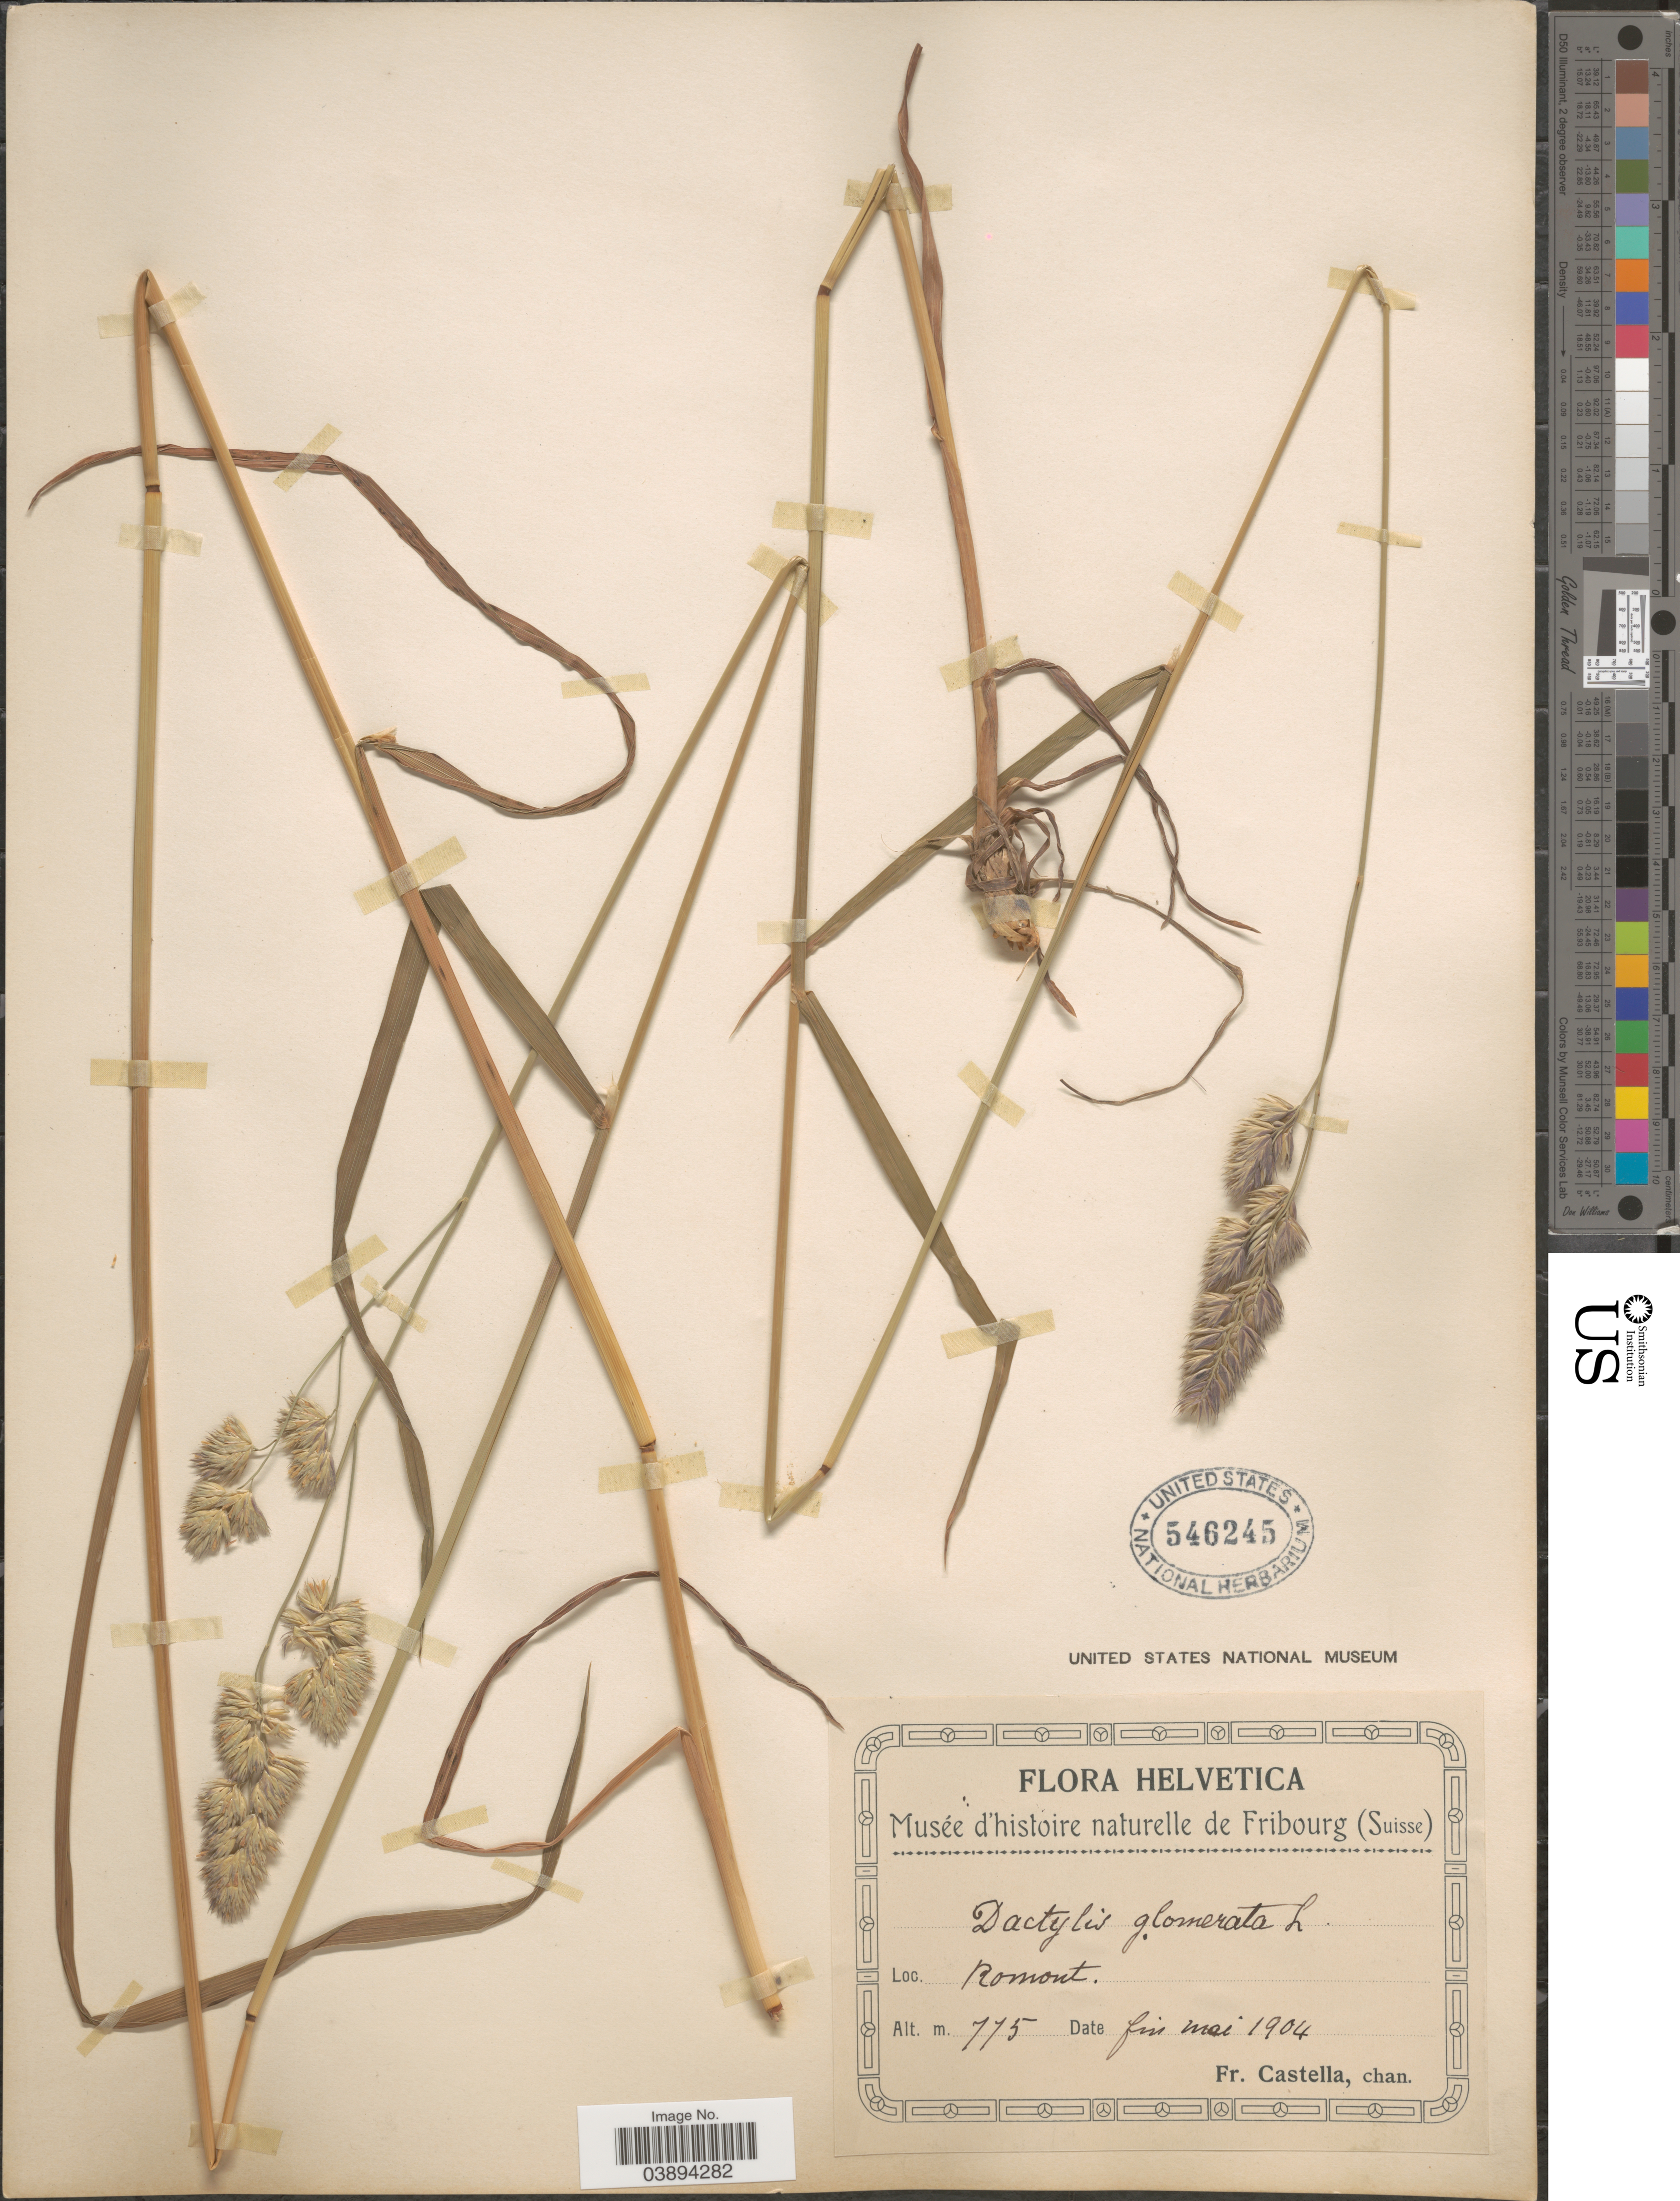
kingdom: Plantae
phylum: Tracheophyta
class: Liliopsida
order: Poales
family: Poaceae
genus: Dactylis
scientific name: Dactylis glomerata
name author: L.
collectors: Fr. Castella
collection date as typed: fin mai 1904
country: Switzerland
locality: Helvetica. Romont.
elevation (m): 775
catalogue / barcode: US 546245